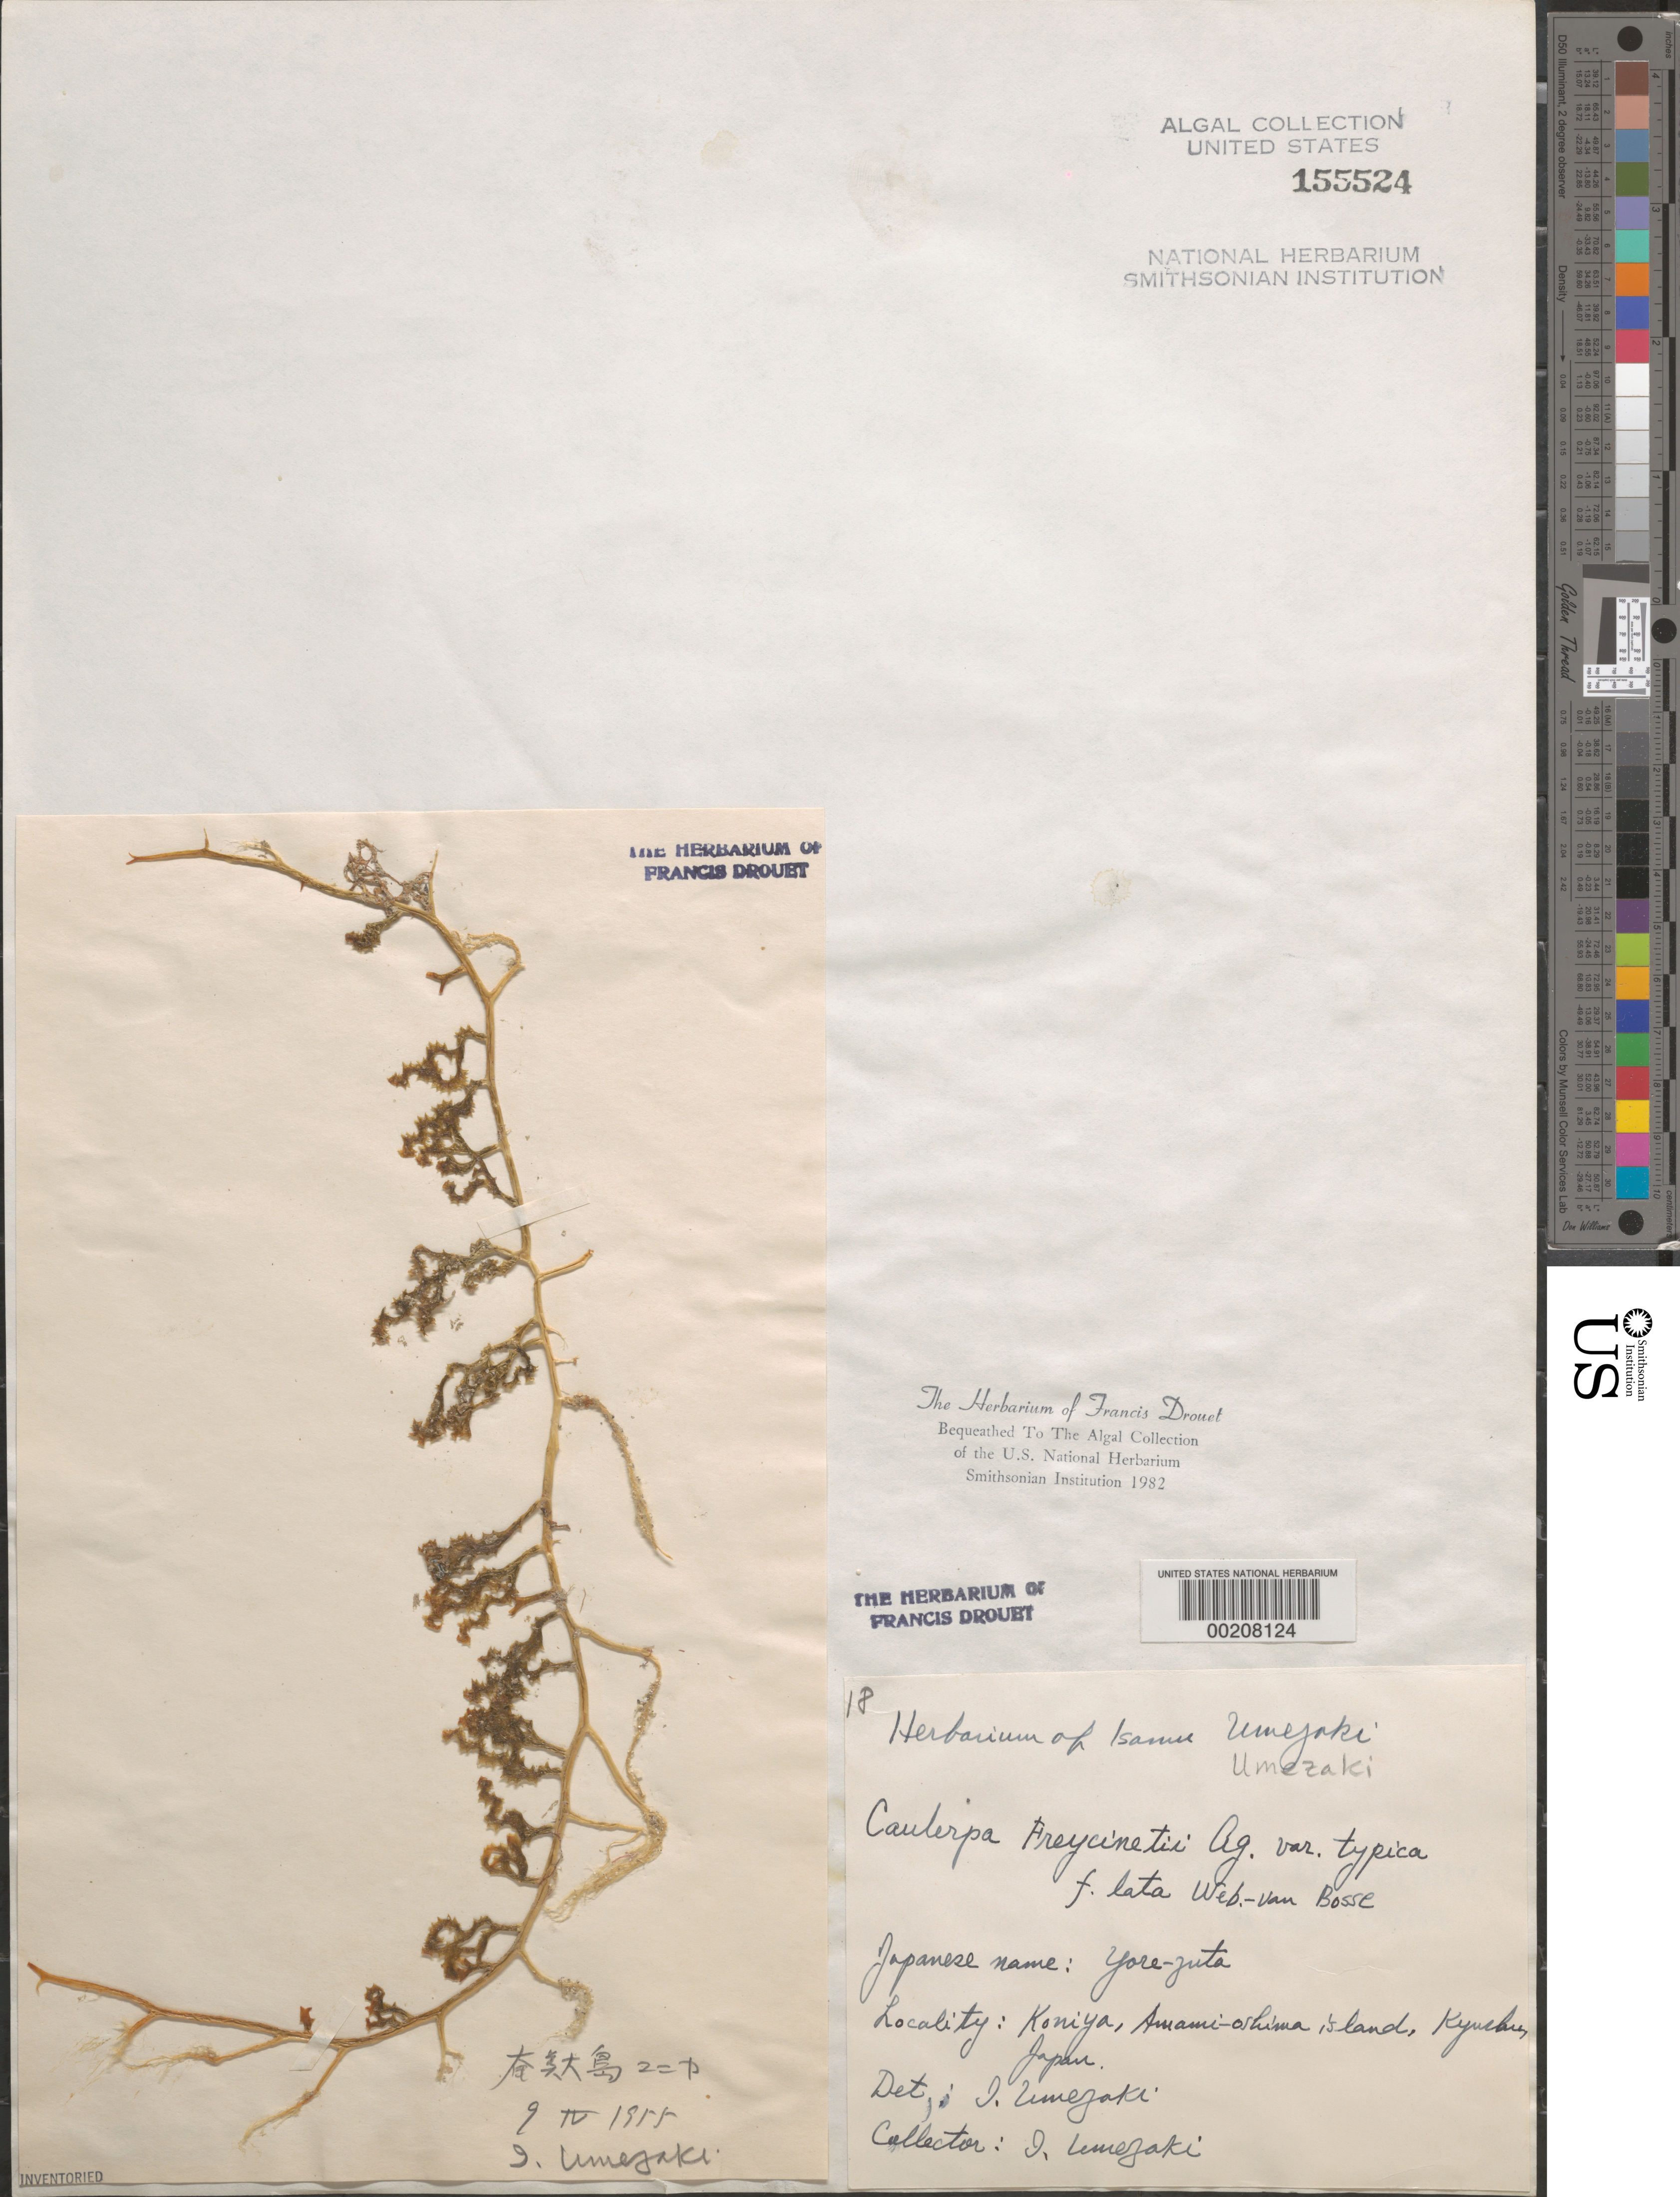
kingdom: Plantae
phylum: Chlorophyta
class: Ulvophyceae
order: Bryopsidales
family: Caulerpaceae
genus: Caulerpa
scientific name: Caulerpa serrulata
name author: (Forssk.) J. Agardh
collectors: I. Umezaki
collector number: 18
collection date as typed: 09 Apr 1955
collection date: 1955-04-09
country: Japan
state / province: Kagosima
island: Amami Oshima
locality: Koniya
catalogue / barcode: US 155524